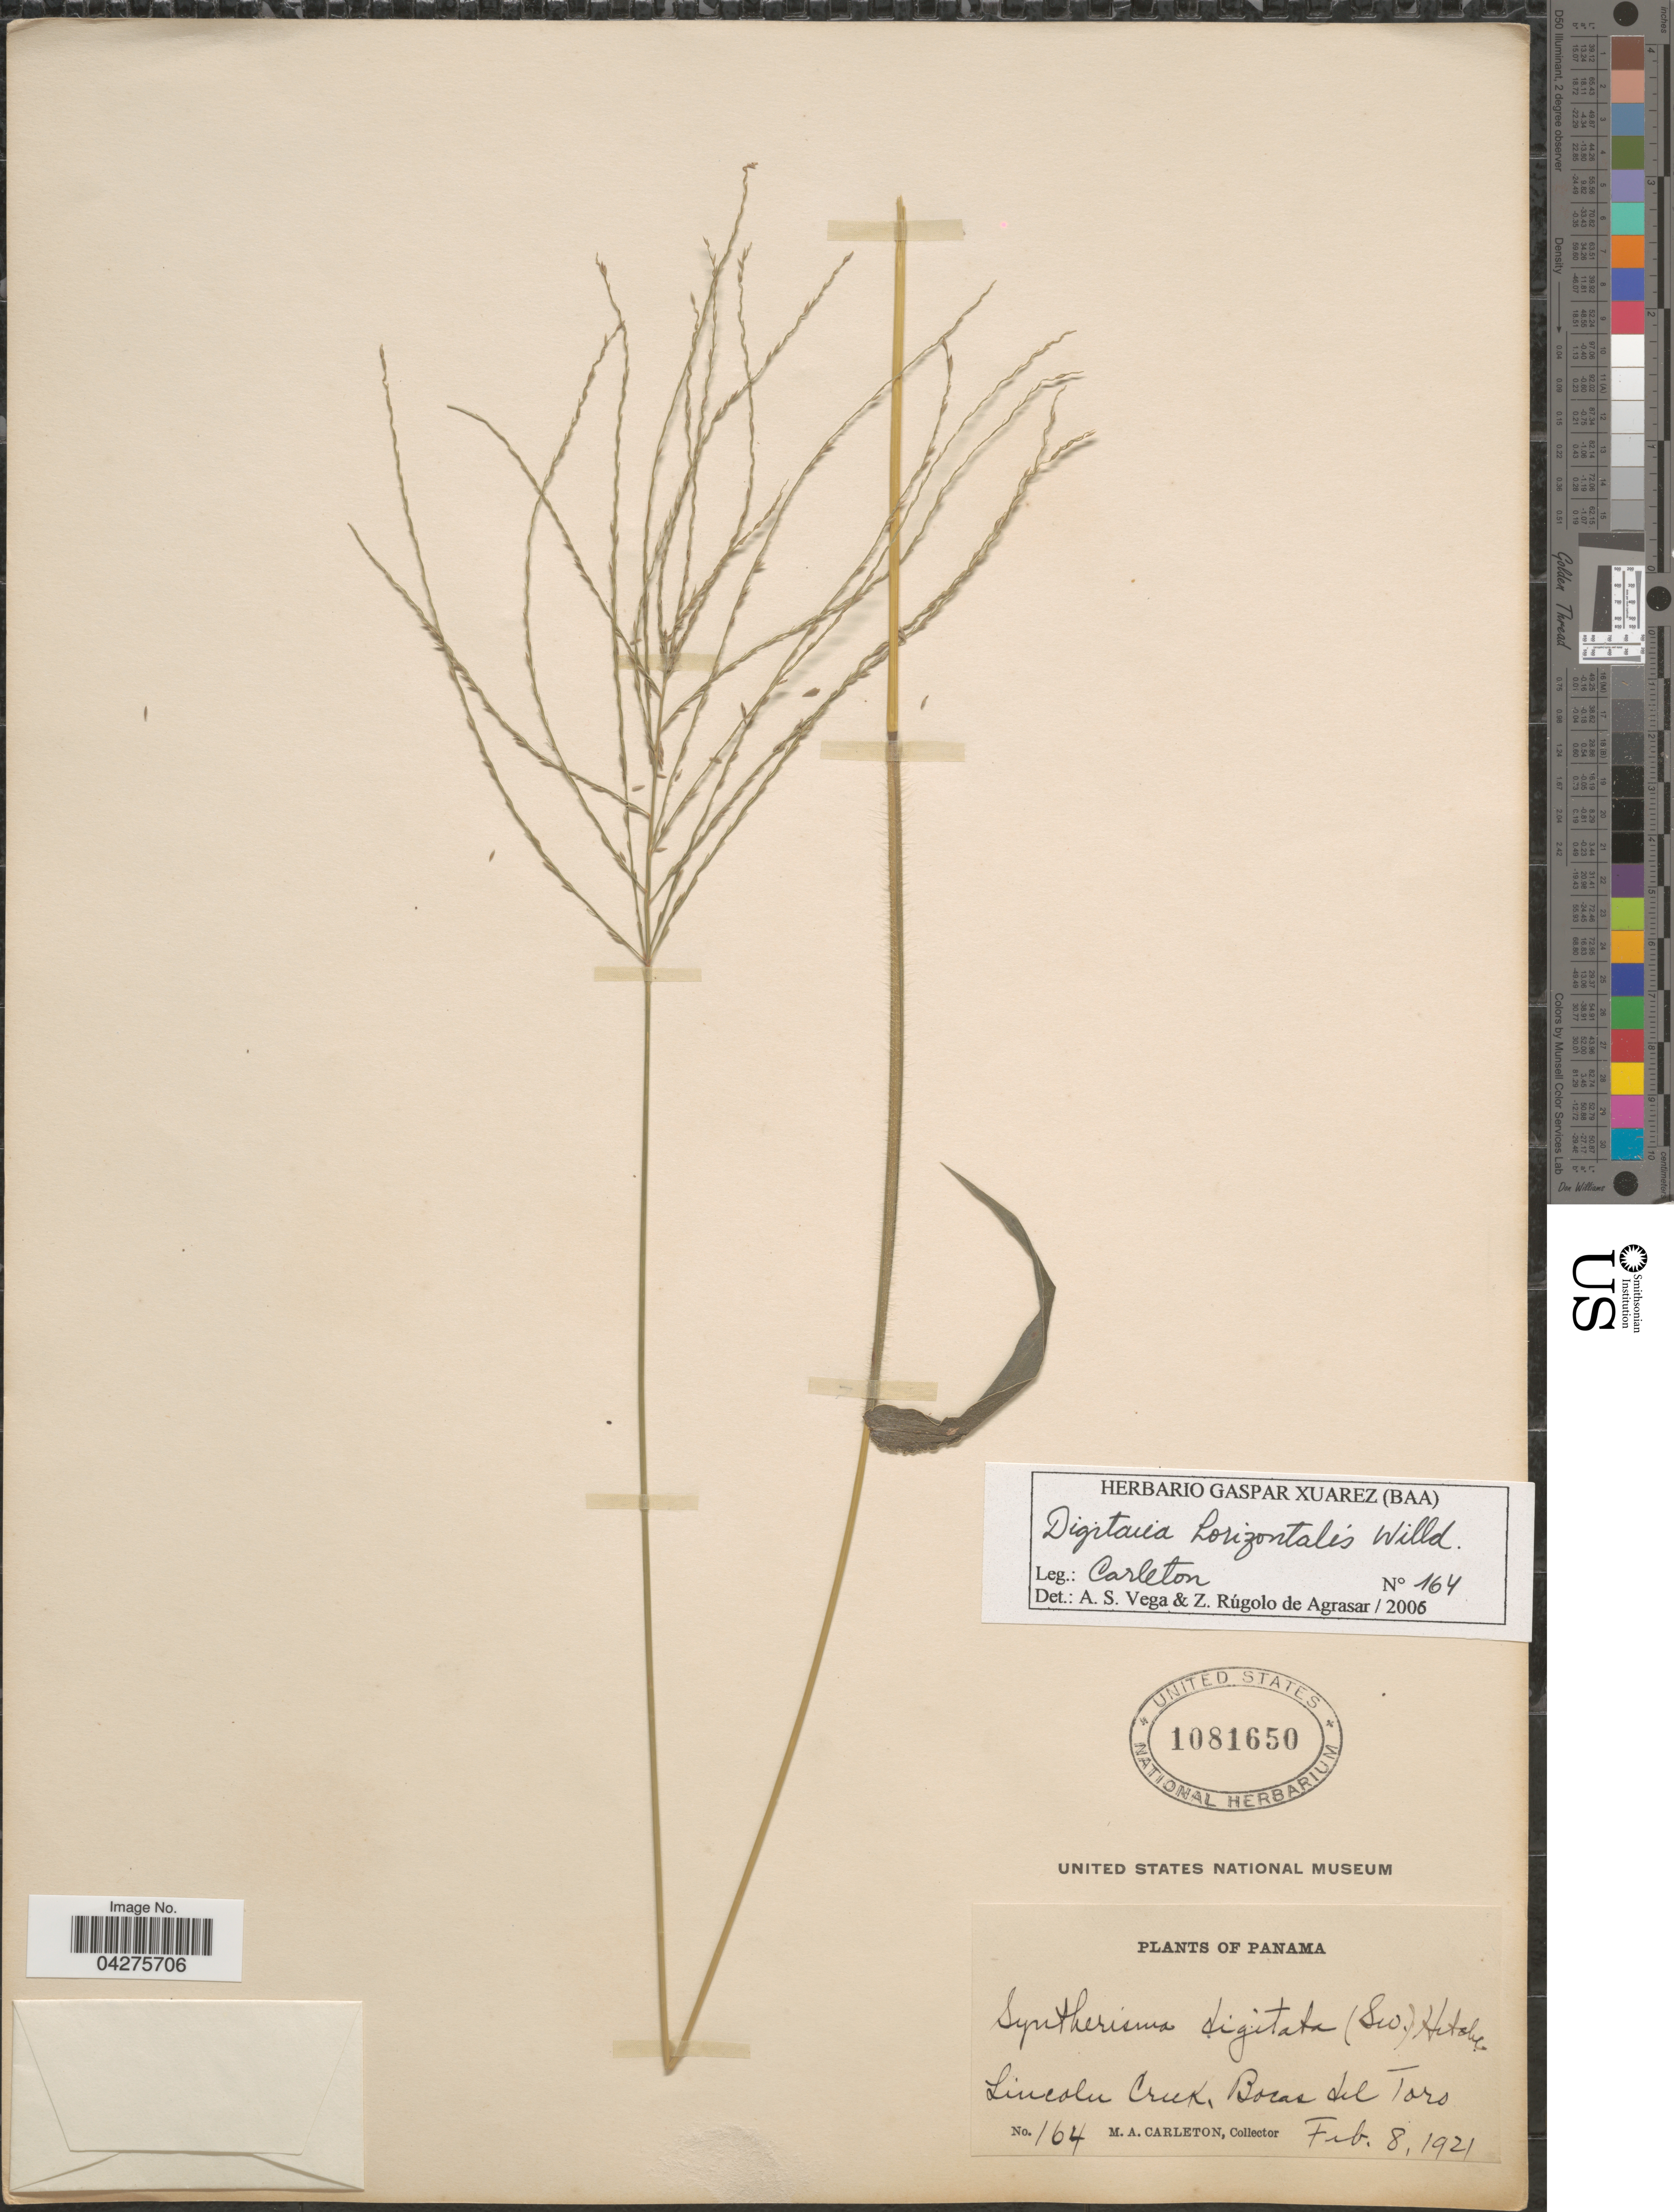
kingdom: Plantae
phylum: Tracheophyta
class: Liliopsida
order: Poales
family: Poaceae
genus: Digitaria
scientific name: Digitaria horizontalis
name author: Willd.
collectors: M. A. Carleton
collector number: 164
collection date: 1921-02-08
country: Panama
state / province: Bocas del Toro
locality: Lincoln Creek.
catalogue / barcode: US 1081650